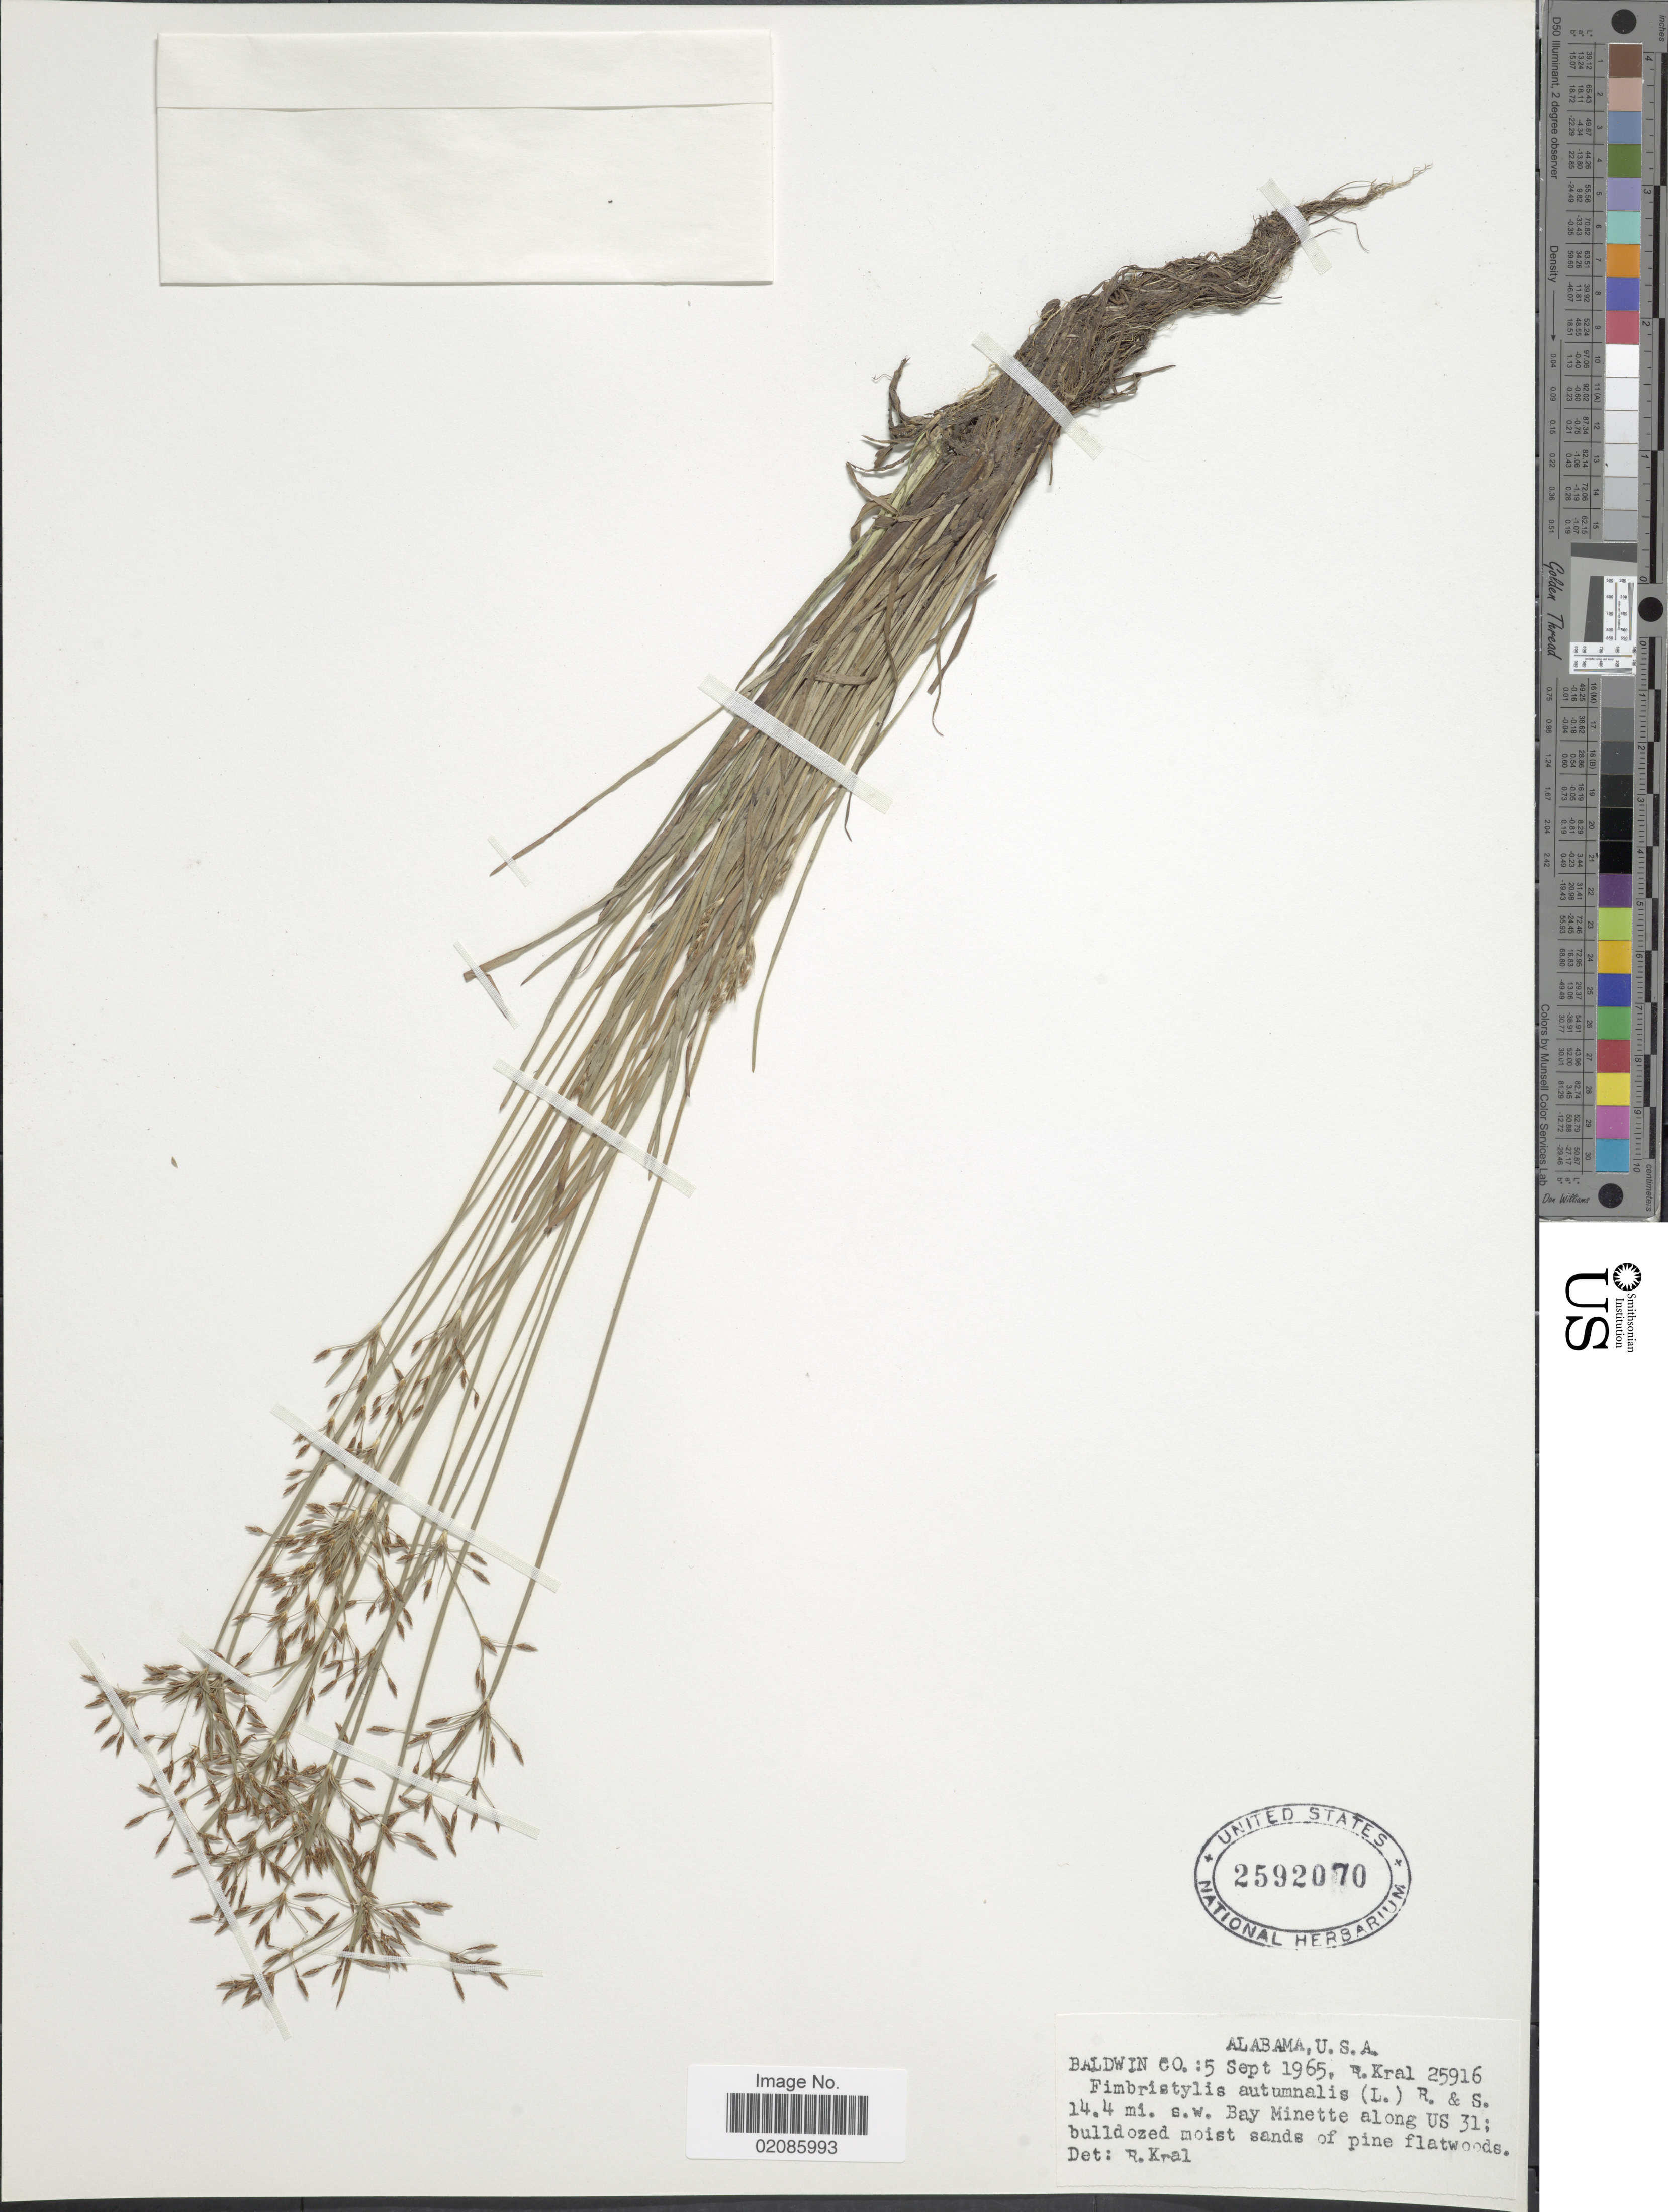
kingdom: Plantae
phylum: Tracheophyta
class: Liliopsida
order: Poales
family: Cyperaceae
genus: Fimbristylis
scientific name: Fimbristylis autumnalis (L.) Roem. & Schult.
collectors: R. Kral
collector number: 25916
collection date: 1965-09-05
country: United States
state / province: Alabama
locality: Baldwin Co. 14.4 mi. s.w. Bay Minette along US 31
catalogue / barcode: US 2592070